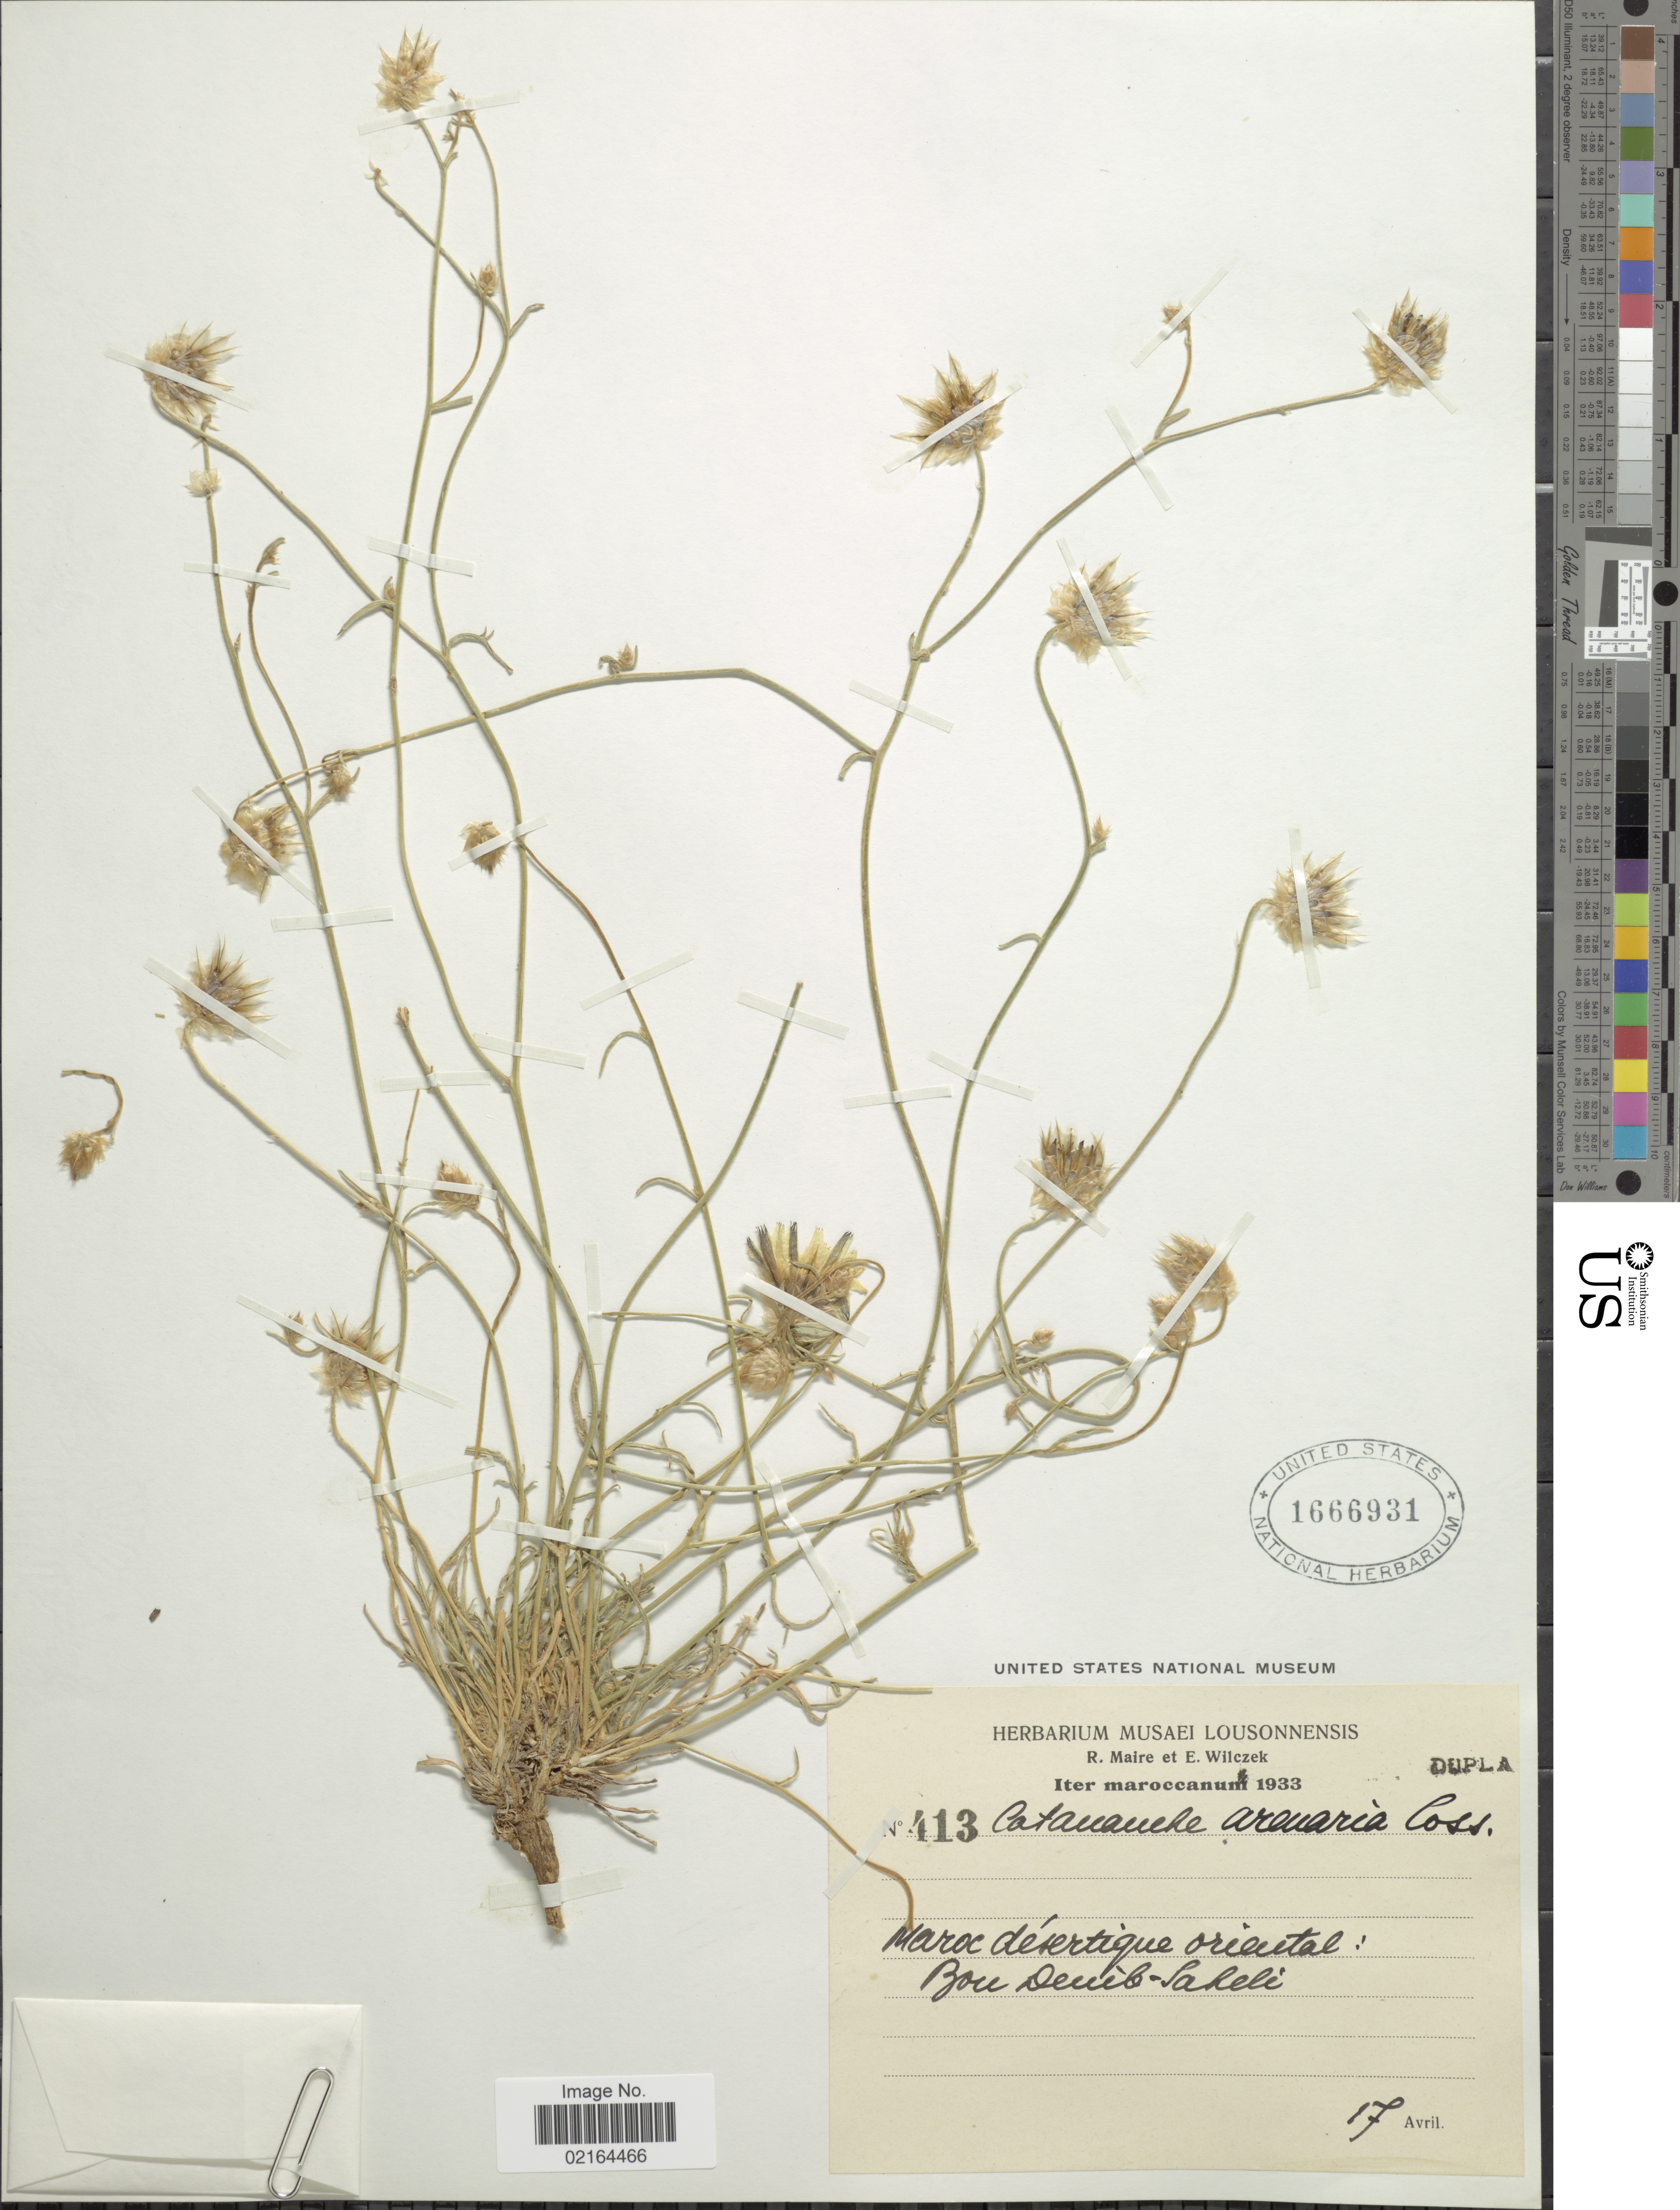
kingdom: Plantae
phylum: Tracheophyta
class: Magnoliopsida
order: Asterales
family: Asteraceae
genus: Catananche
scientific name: Catananche arenaria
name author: Coss. & Durieu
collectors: R. C. Maire & E. Wilczek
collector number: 413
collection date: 1933-04-17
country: Morocco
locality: Iter Maroccanum, Maroc desertique oriental: Bou Denib-Saheli.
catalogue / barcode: US 1666931